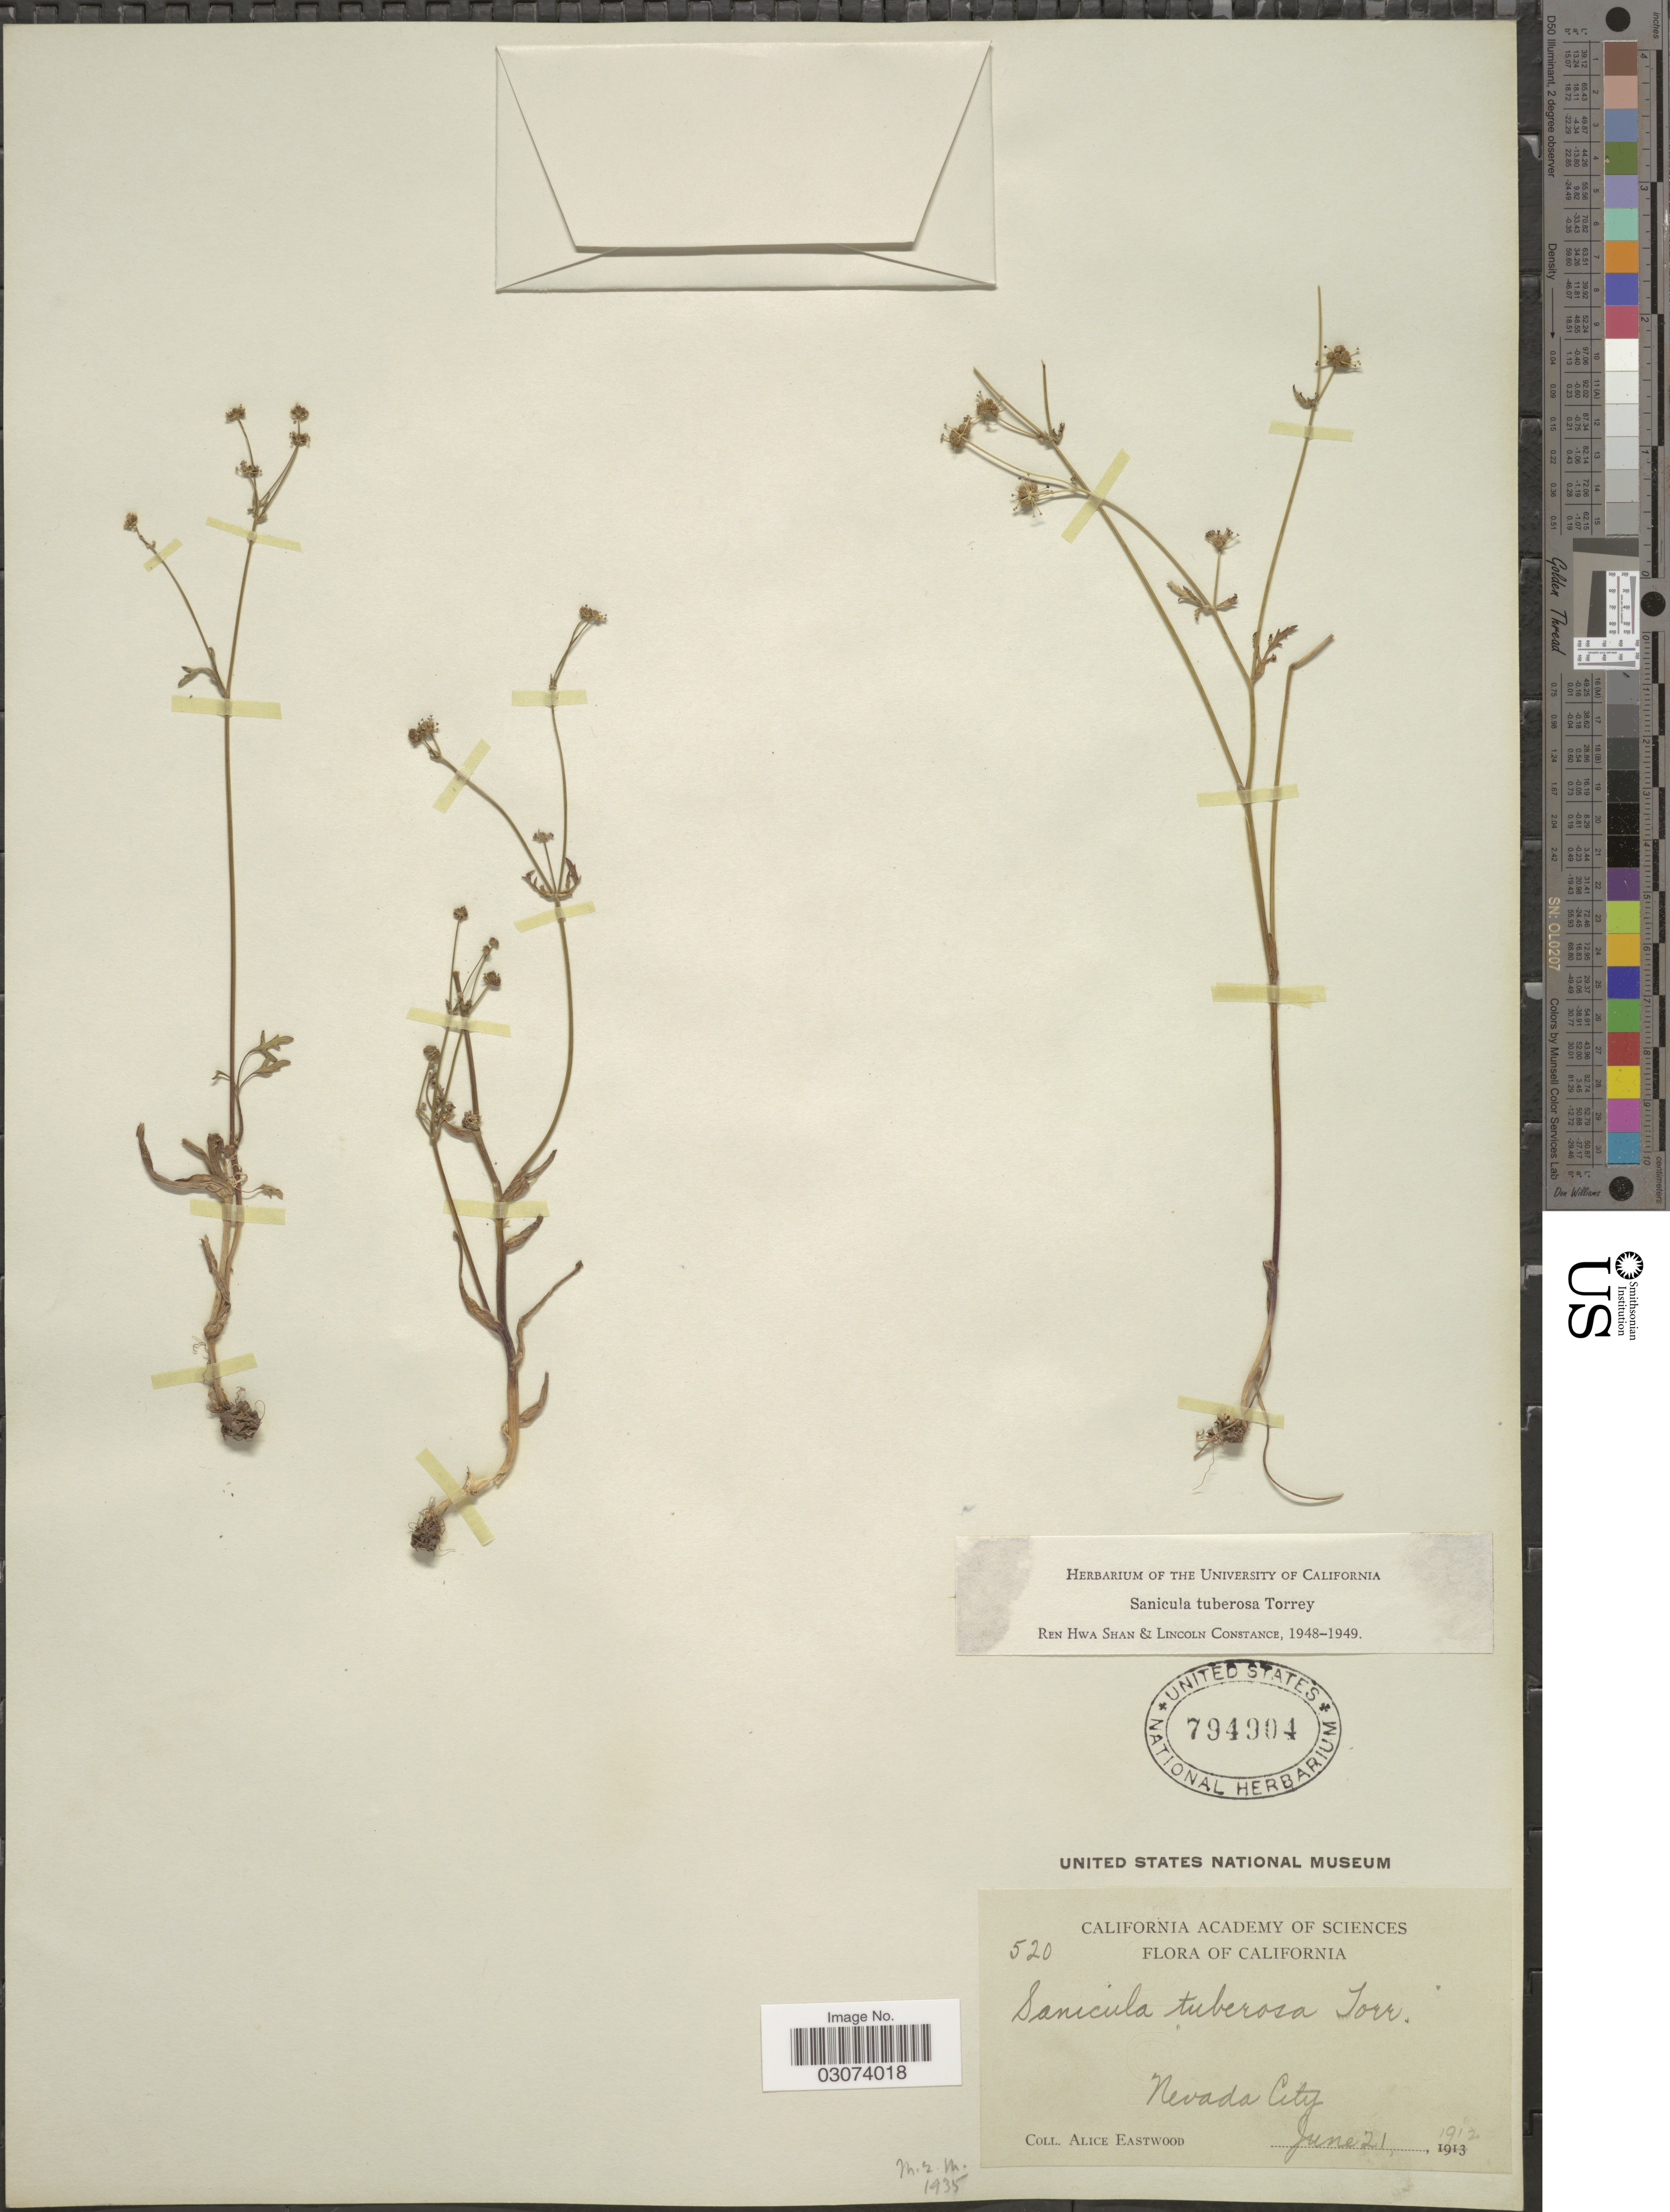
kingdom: Plantae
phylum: Tracheophyta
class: Magnoliopsida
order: Apiales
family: Apiaceae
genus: Sanicula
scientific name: Sanicula tuberosa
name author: Torr.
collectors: A. Eastwood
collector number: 520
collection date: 1912-06-21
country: United States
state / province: California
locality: Nevada City.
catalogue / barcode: US 794904